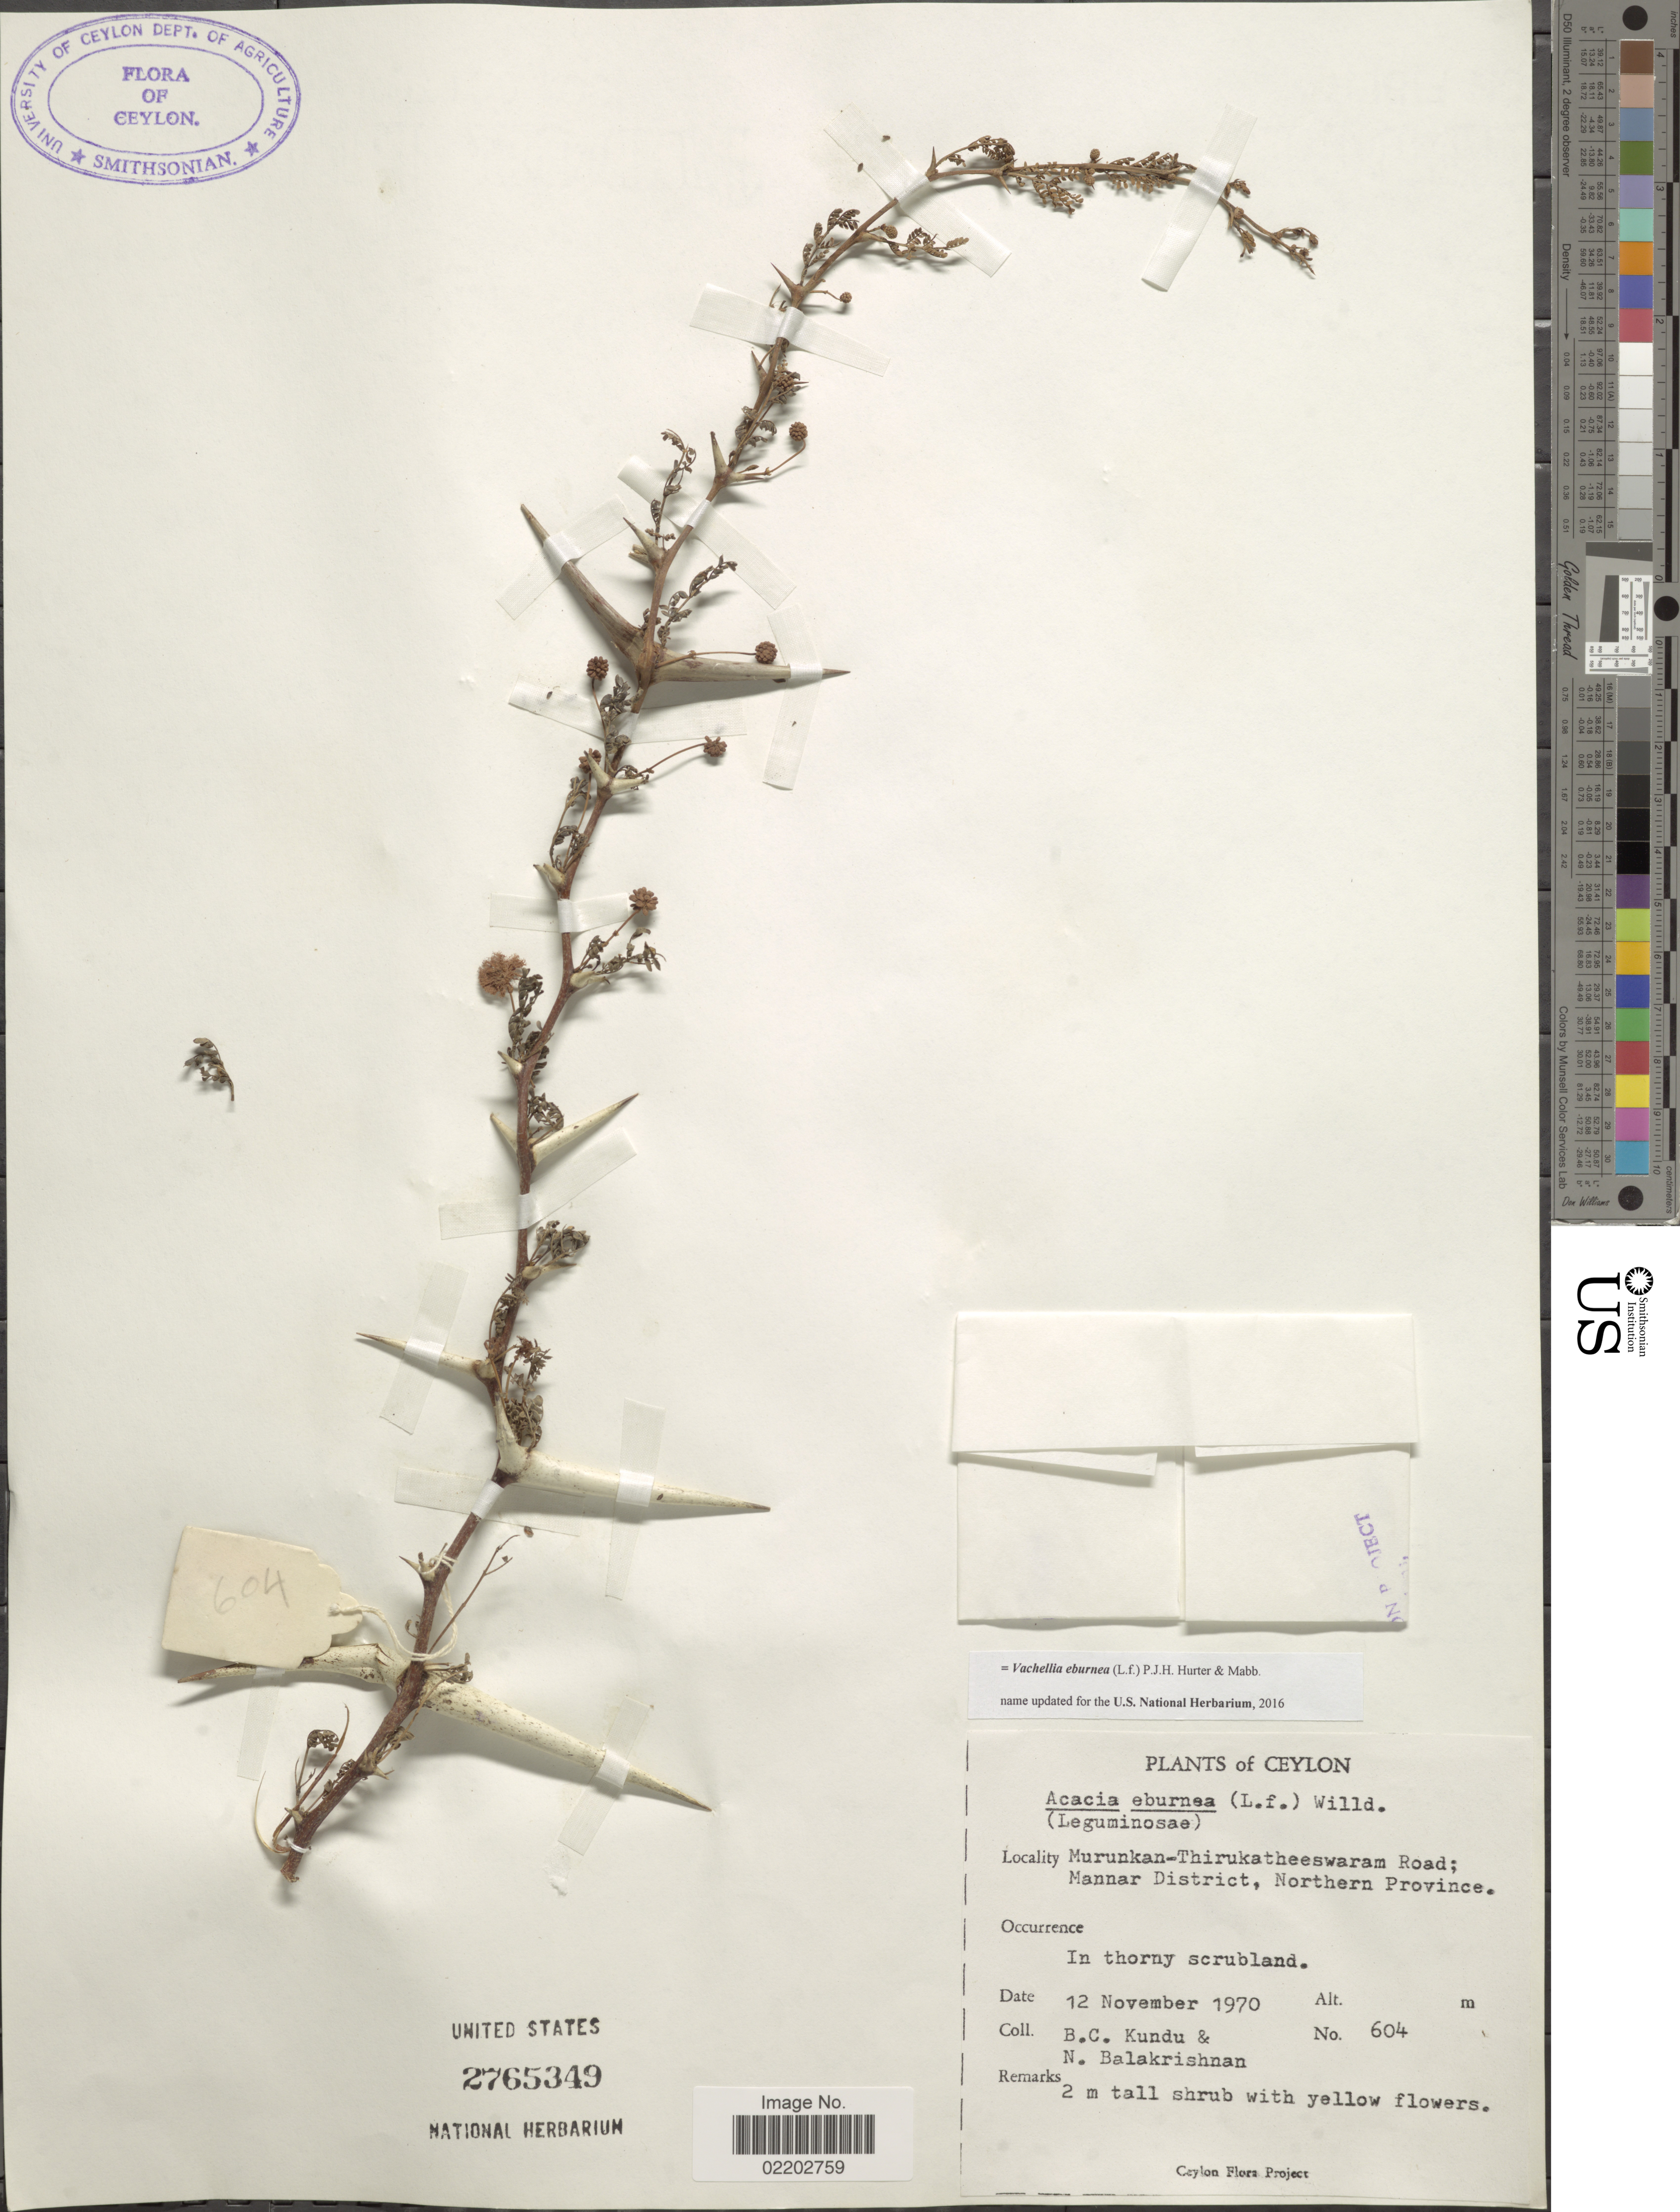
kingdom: Plantae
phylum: Tracheophyta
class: Magnoliopsida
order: Fabales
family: Fabaceae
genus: Vachellia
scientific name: Vachellia eburnea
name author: (L. f.) P.J.H. Hurter & Mabb.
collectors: B. C. Kundu & N. Balakrishnan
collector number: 604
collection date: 1970-11-12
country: Sri Lanka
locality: Ceylon, Murunkan- Thirukatheeswaram Road; Mannar District, Northern Province, in thorny scrubland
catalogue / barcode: US 2765349